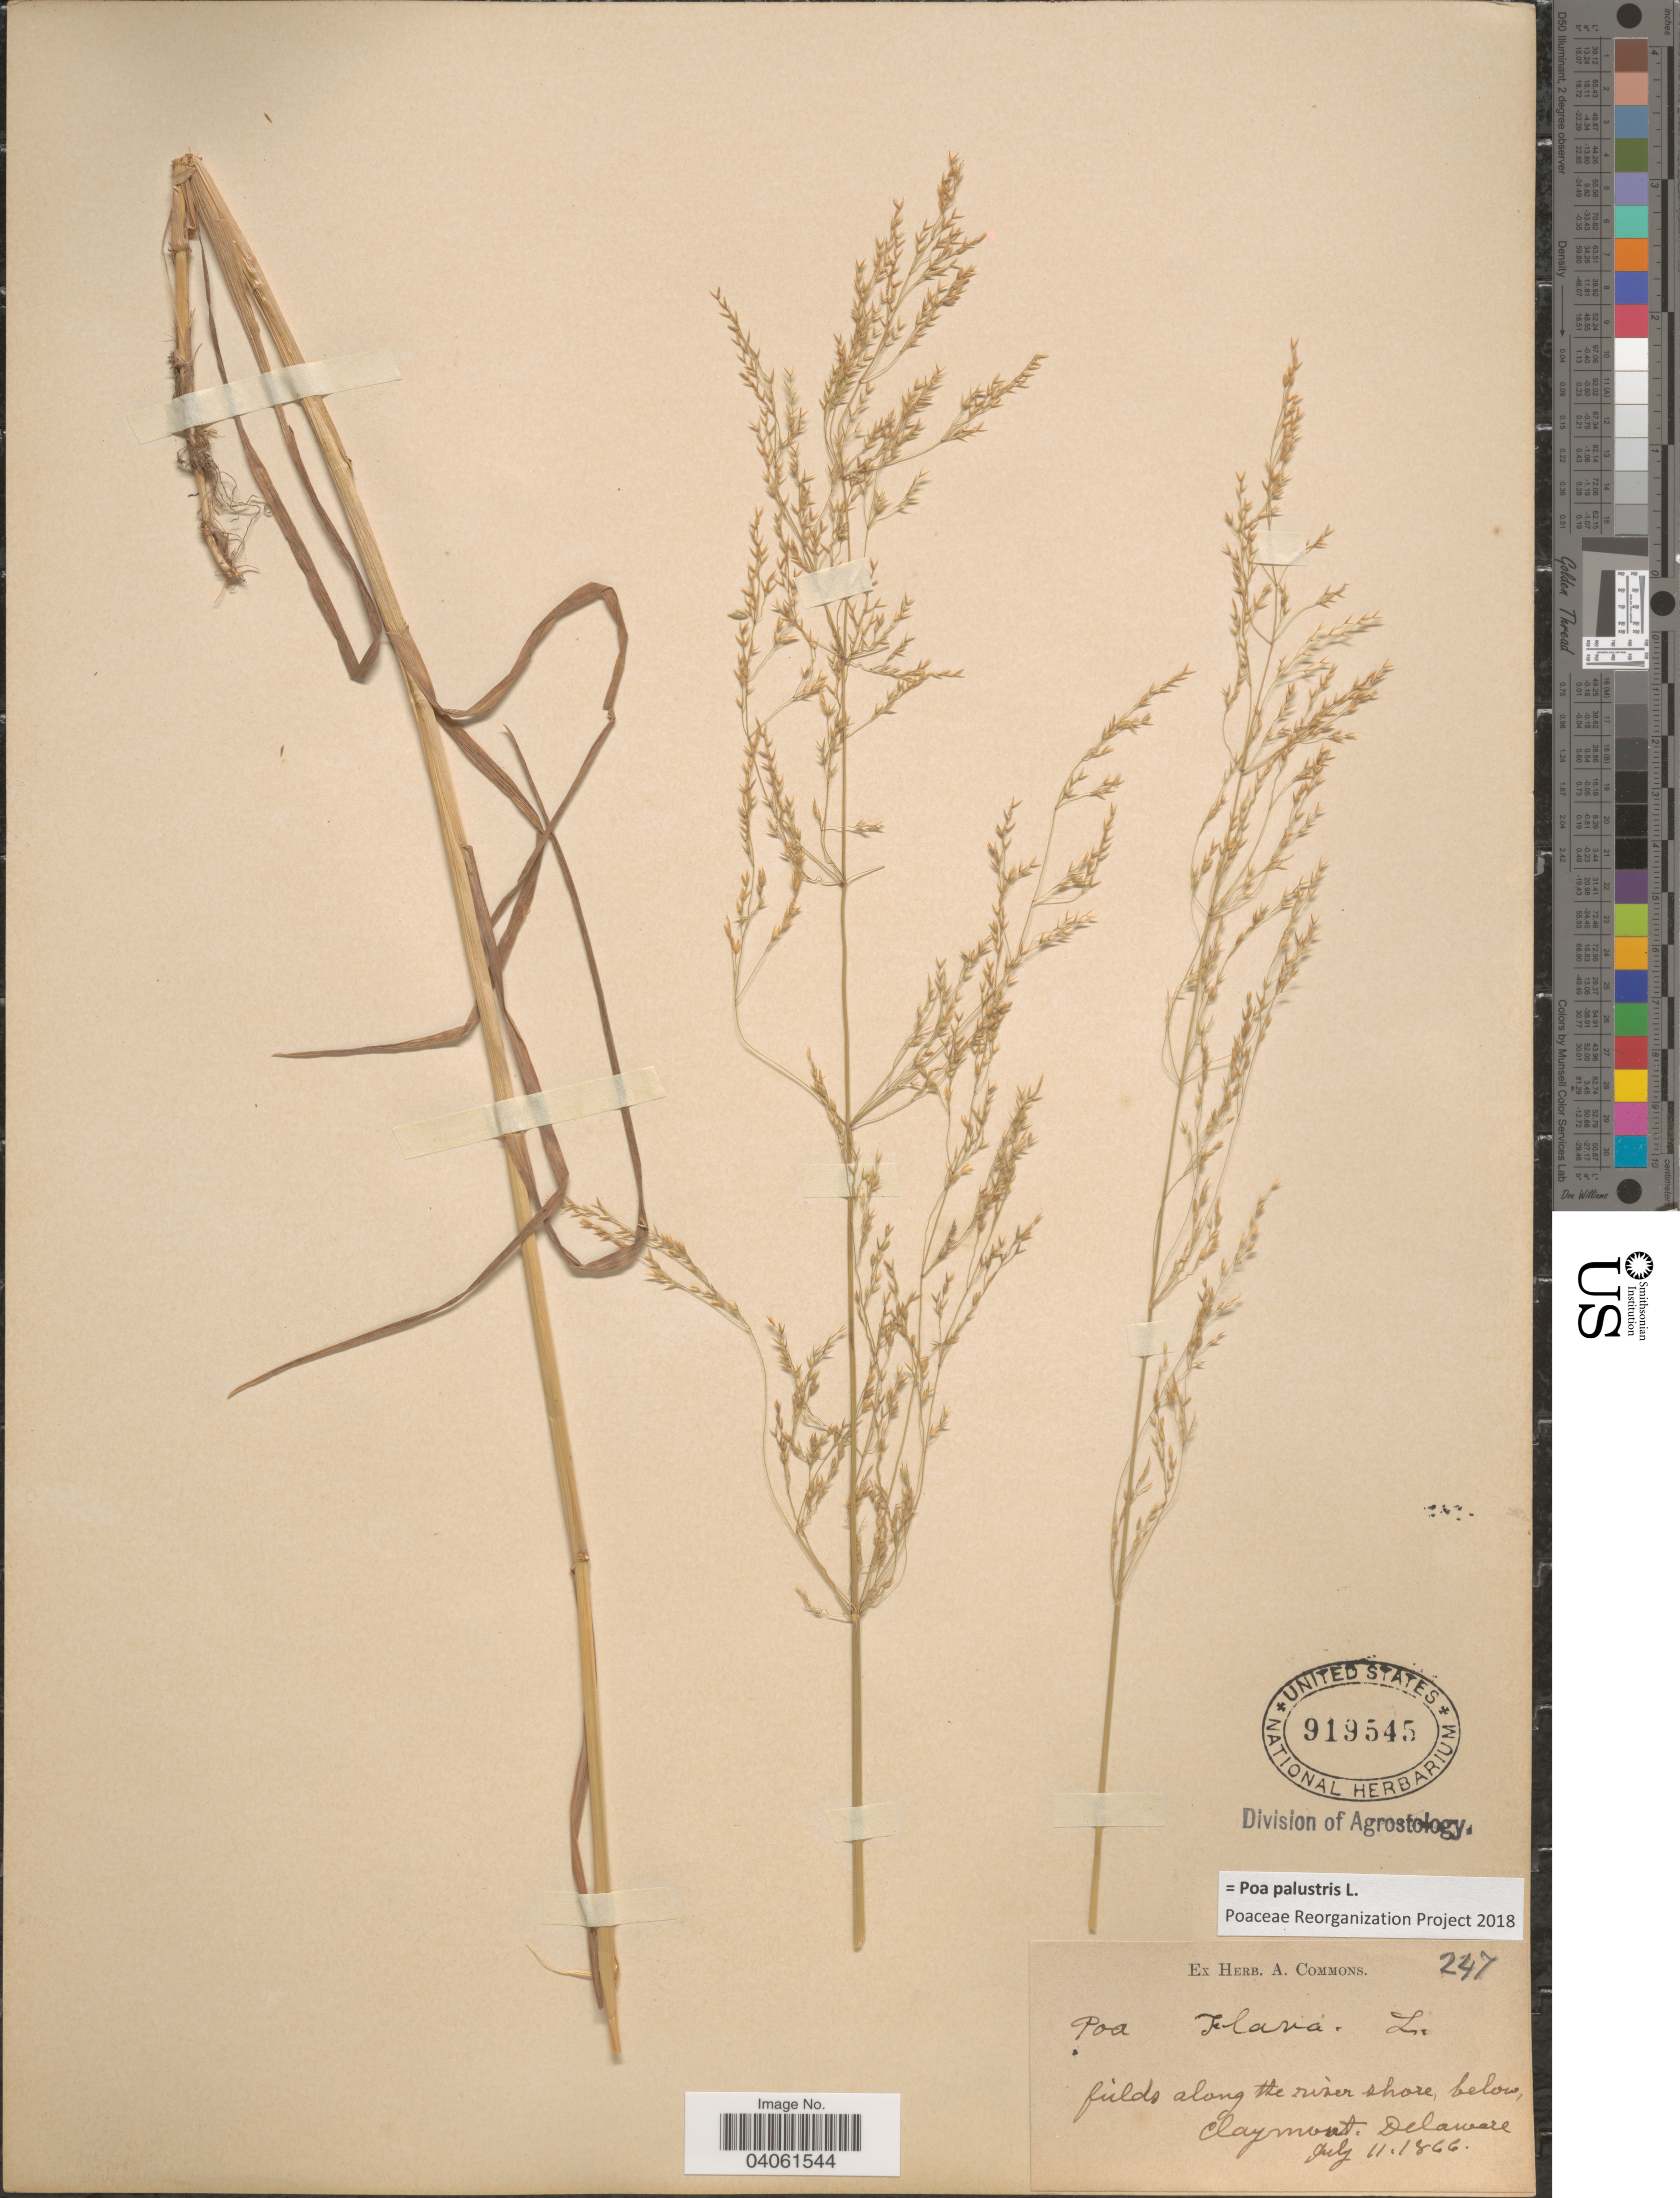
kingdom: Plantae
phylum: Tracheophyta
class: Liliopsida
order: Poales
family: Poaceae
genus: Poa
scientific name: Poa palustris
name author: L.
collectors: ex herb. A. Commons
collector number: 247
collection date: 1866-07-11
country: United States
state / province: Delaware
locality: Fields along the river shore, below, Claymont.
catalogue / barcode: US 919545